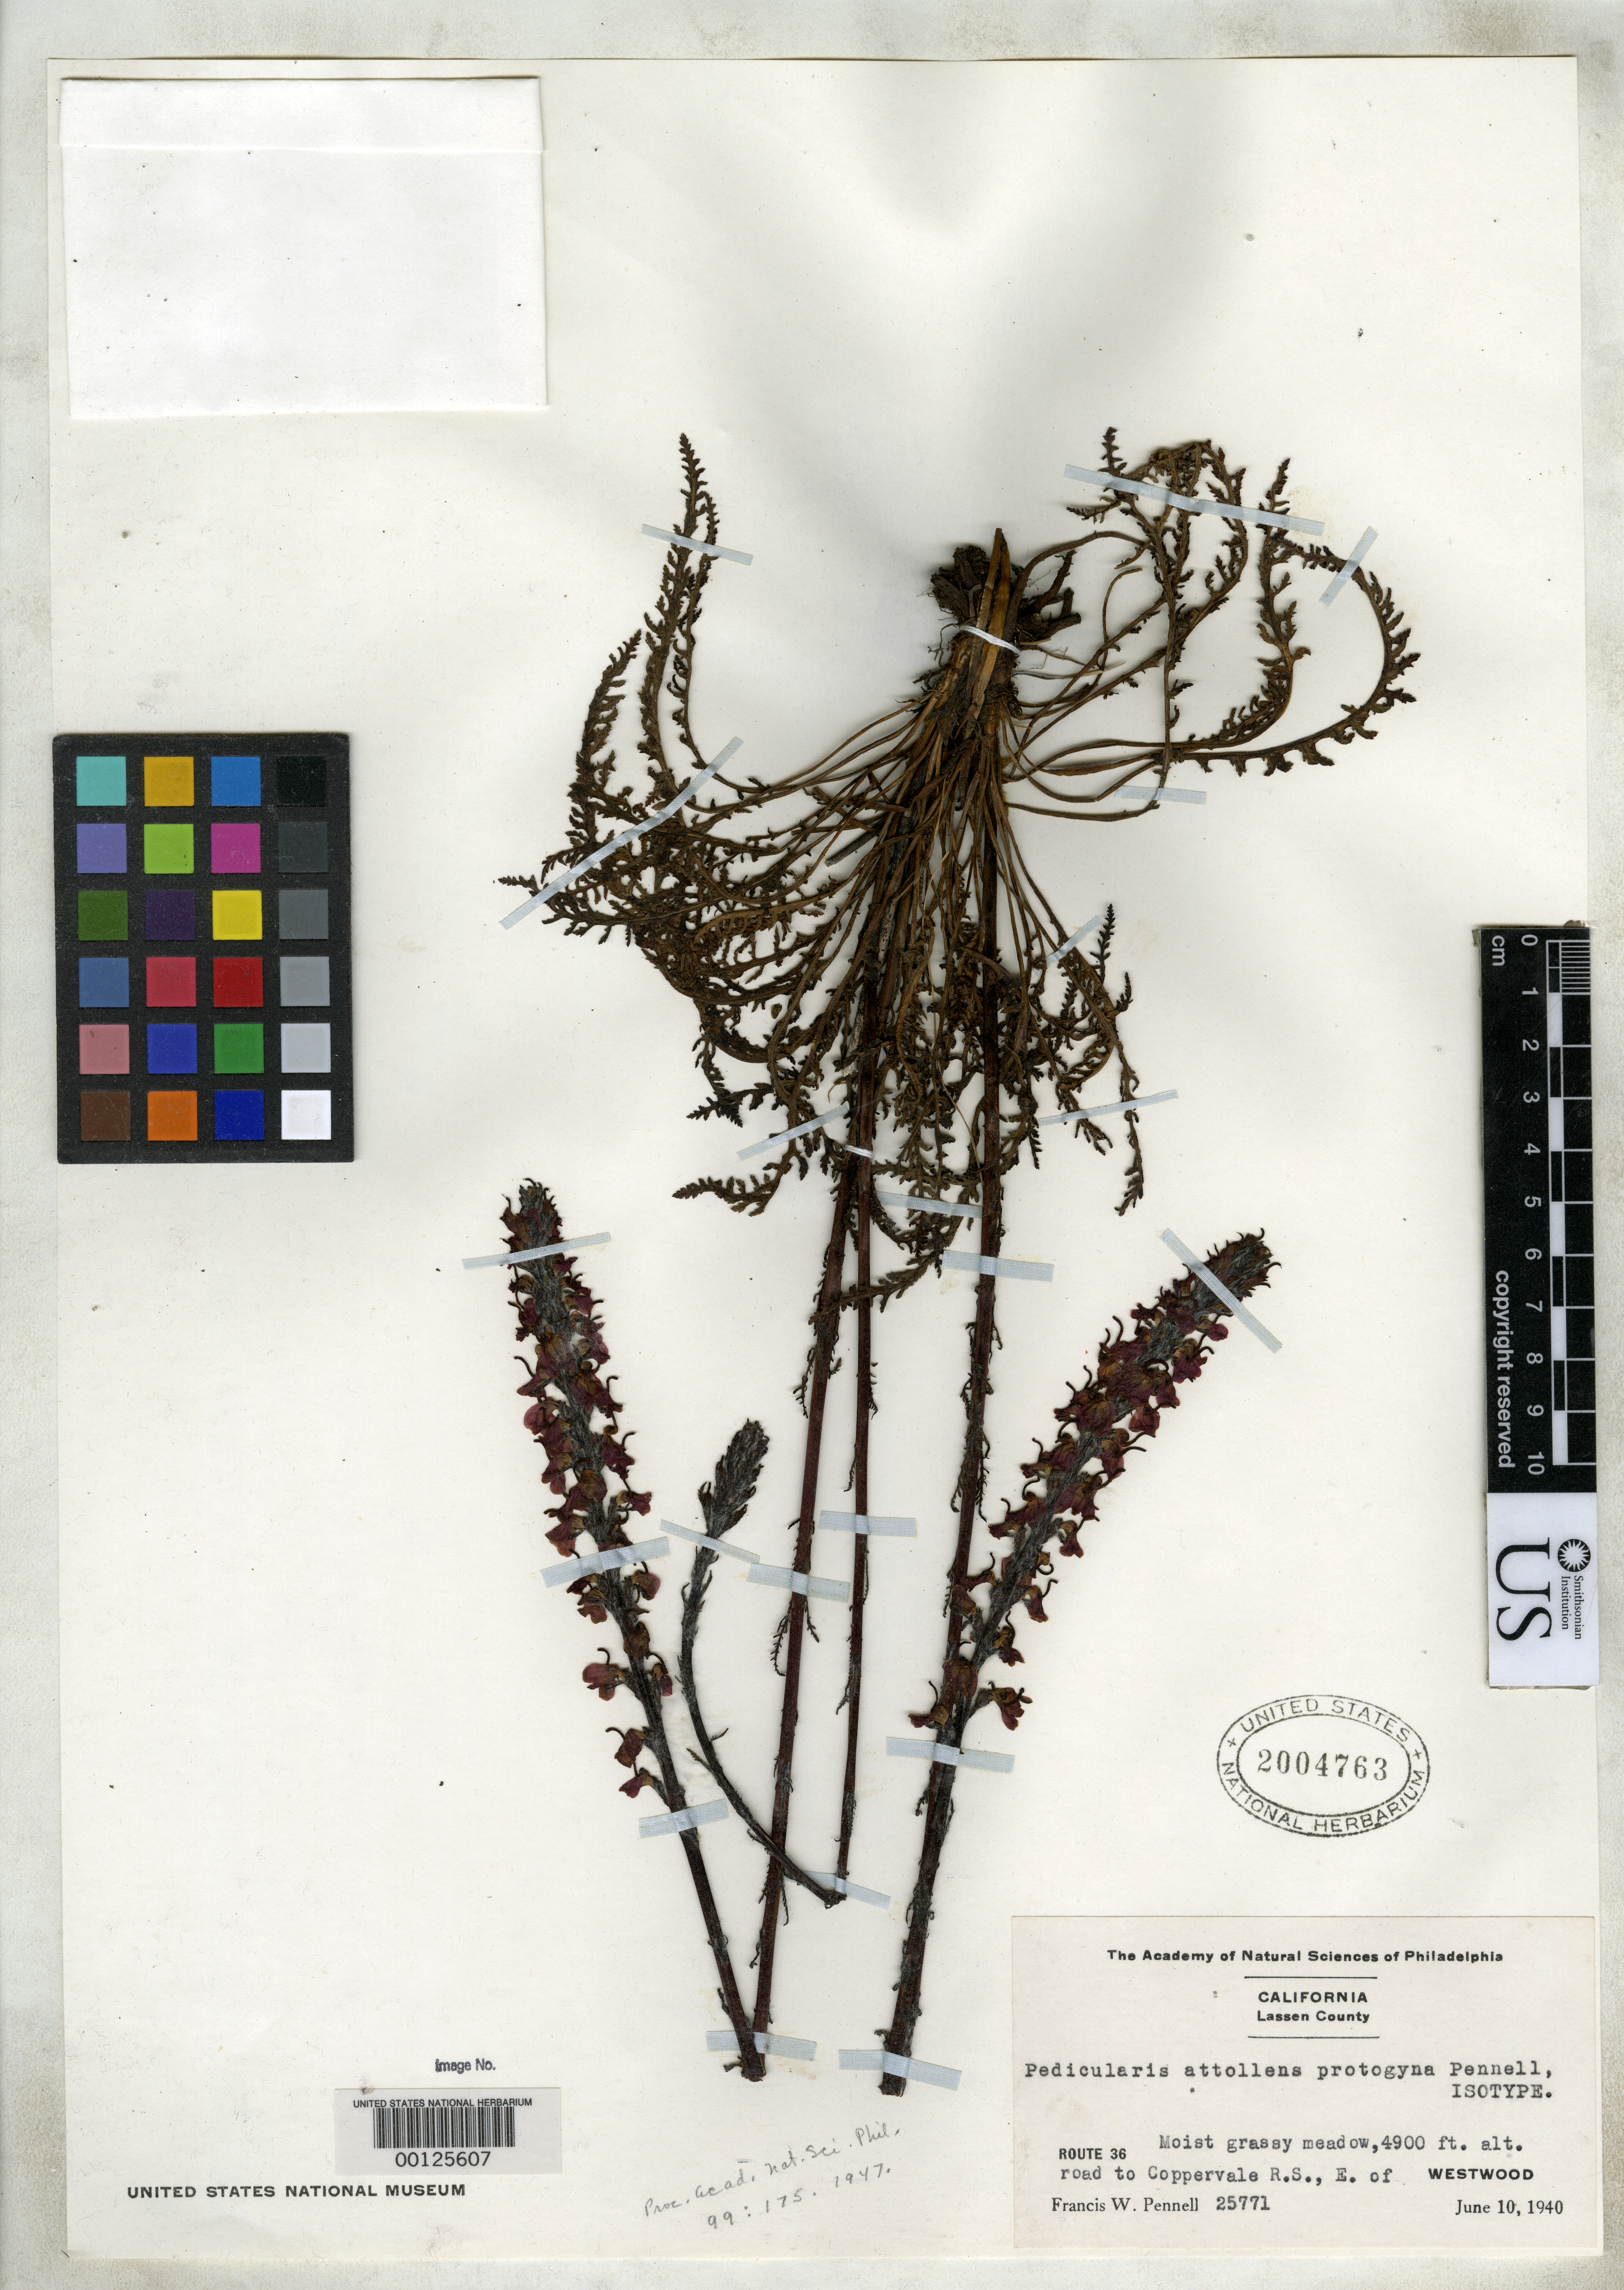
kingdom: Plantae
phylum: Tracheophyta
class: Magnoliopsida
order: Lamiales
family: Orobanchaceae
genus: Pedicularis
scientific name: Pedicularis attollens subsp. protogyna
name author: Pennell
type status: Isotype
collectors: F. W. Pennell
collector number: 25771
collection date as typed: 10 Jun 1940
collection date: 1940-06-10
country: United States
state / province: California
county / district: Lassen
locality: Road to Coppervale R.S., E of Westwood, Lassen County.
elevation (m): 1494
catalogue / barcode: US 2004763